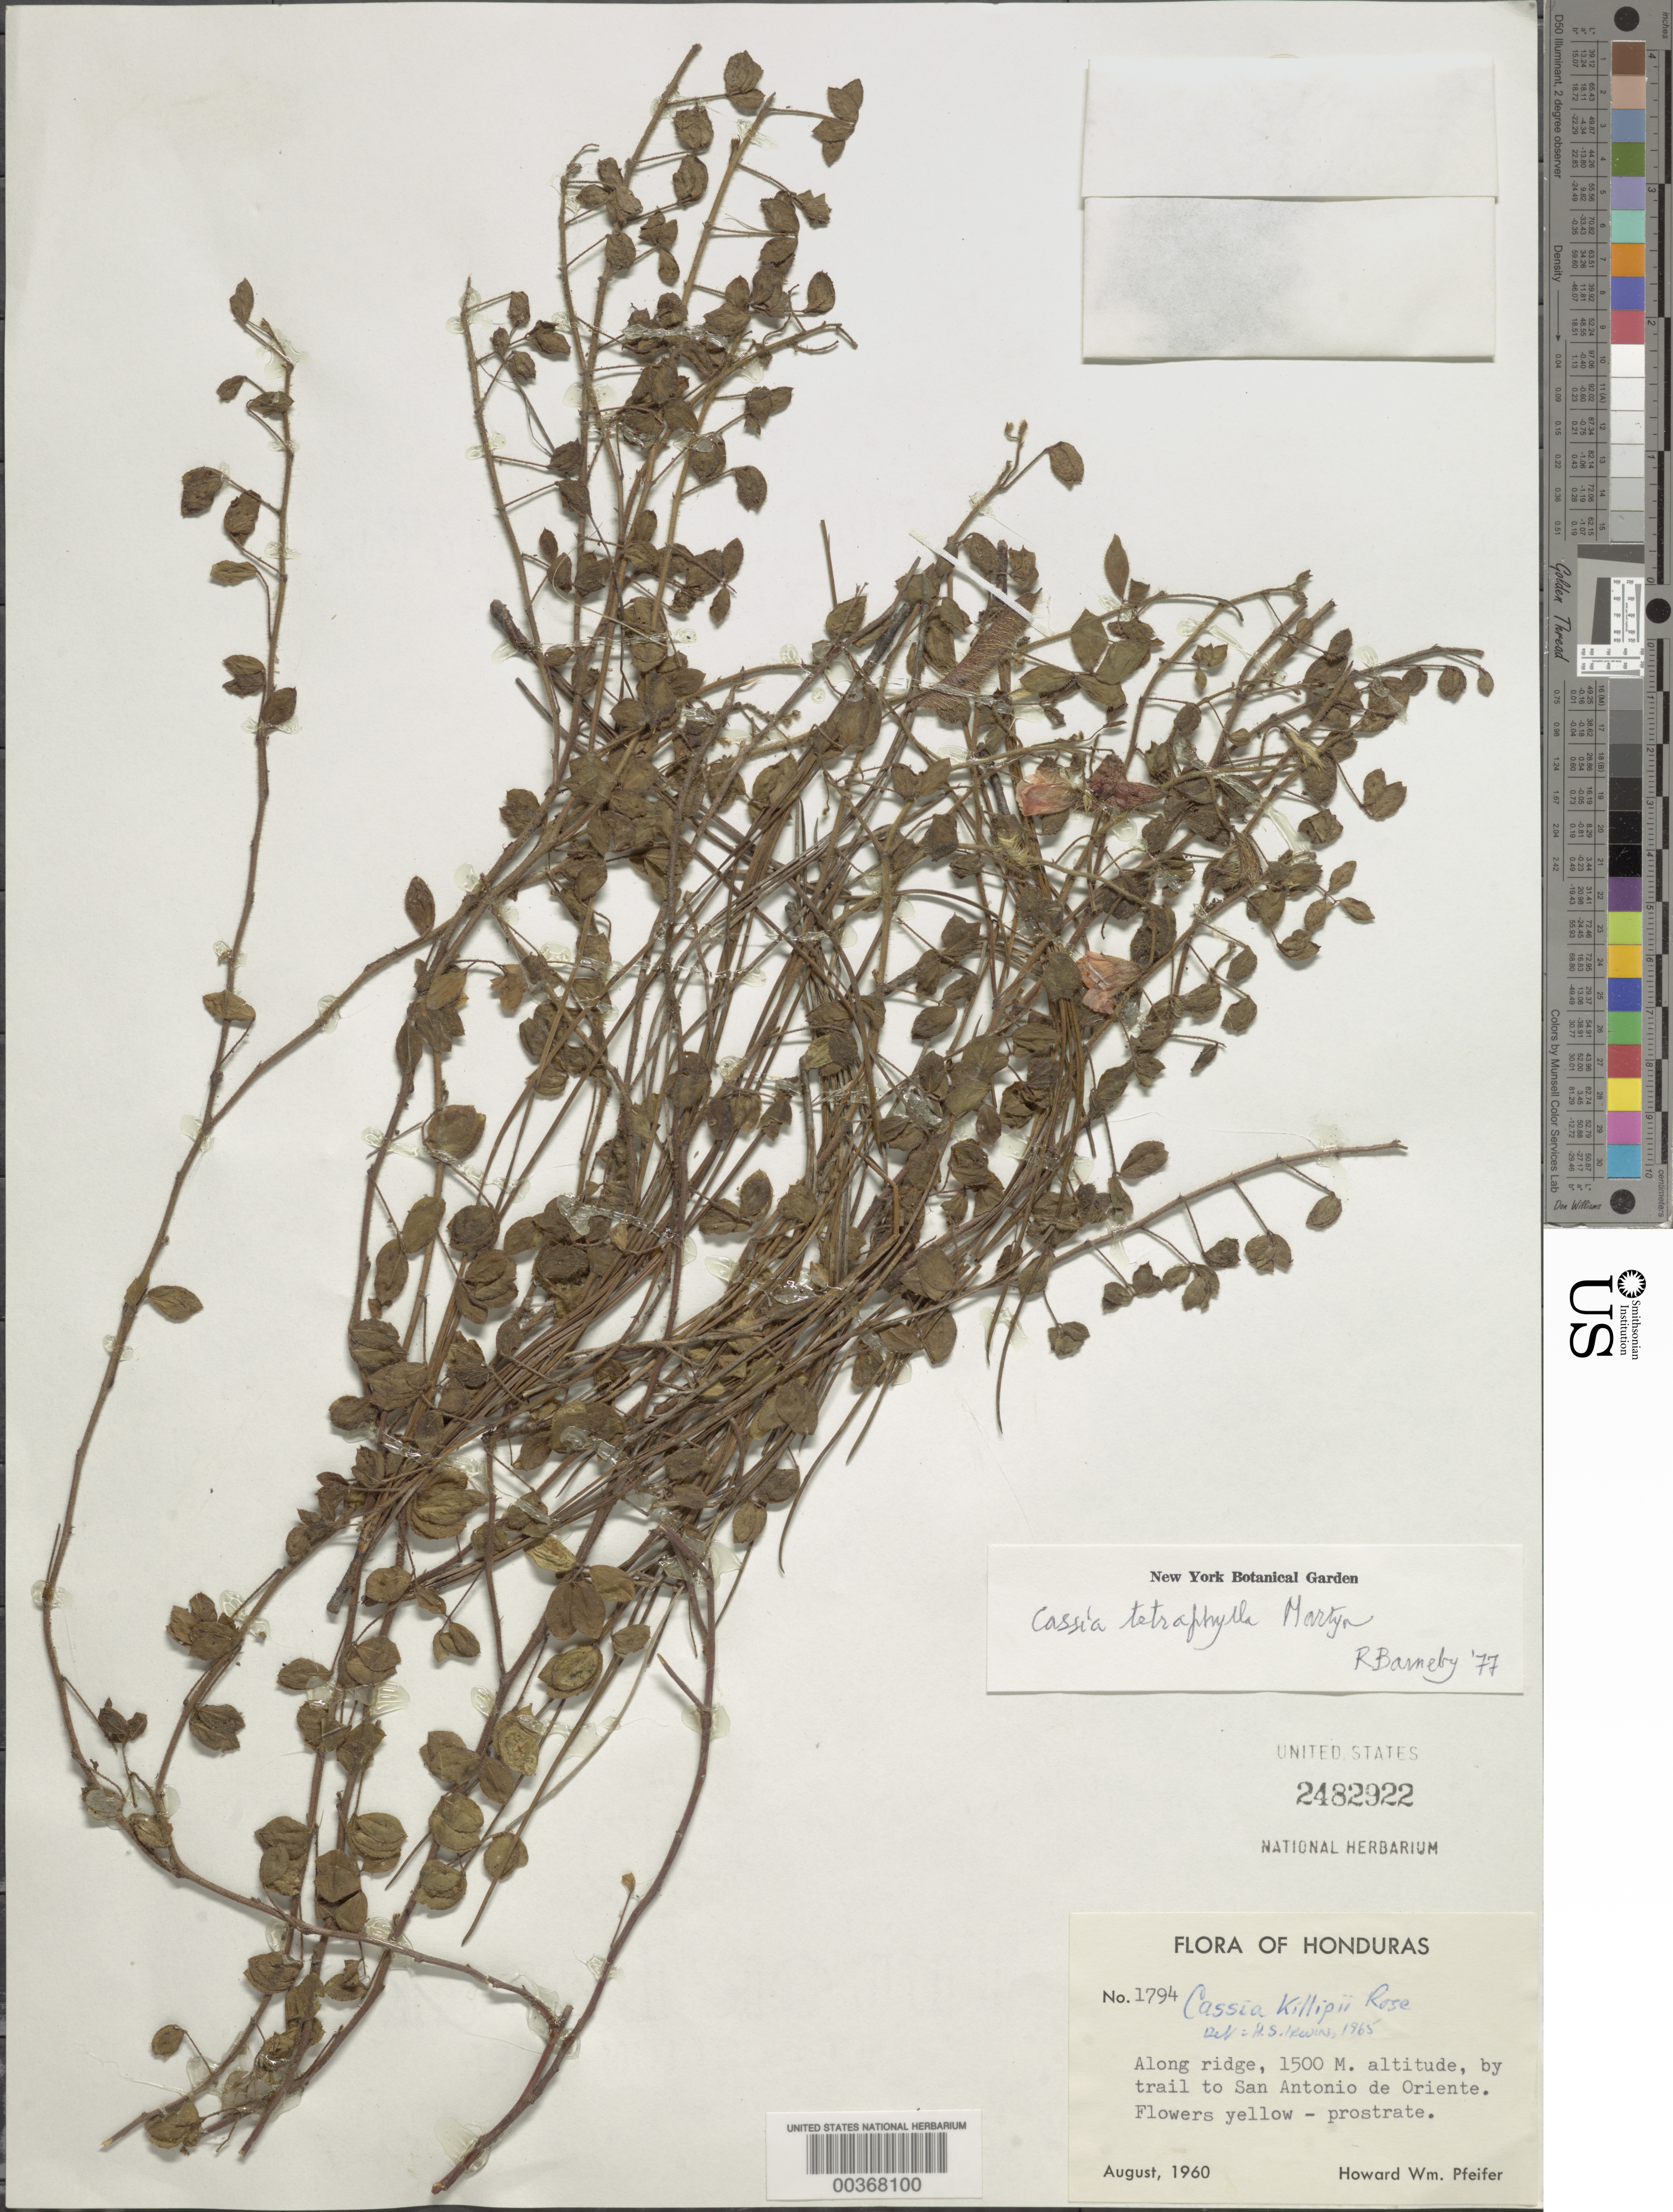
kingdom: Plantae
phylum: Tracheophyta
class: Magnoliopsida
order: Fabales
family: Fabaceae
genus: Chamaecrista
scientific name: Chamaecrista desvauxii var. brevipes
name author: (Benth.) H.S. Irwin & Barneby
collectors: H. W. Pfeifer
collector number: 1794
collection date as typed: Aug 1960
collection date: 1960-08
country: Costa Rica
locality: By trail to San Antonio de Oriente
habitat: Along ridge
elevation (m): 1500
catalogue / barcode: US 2482922